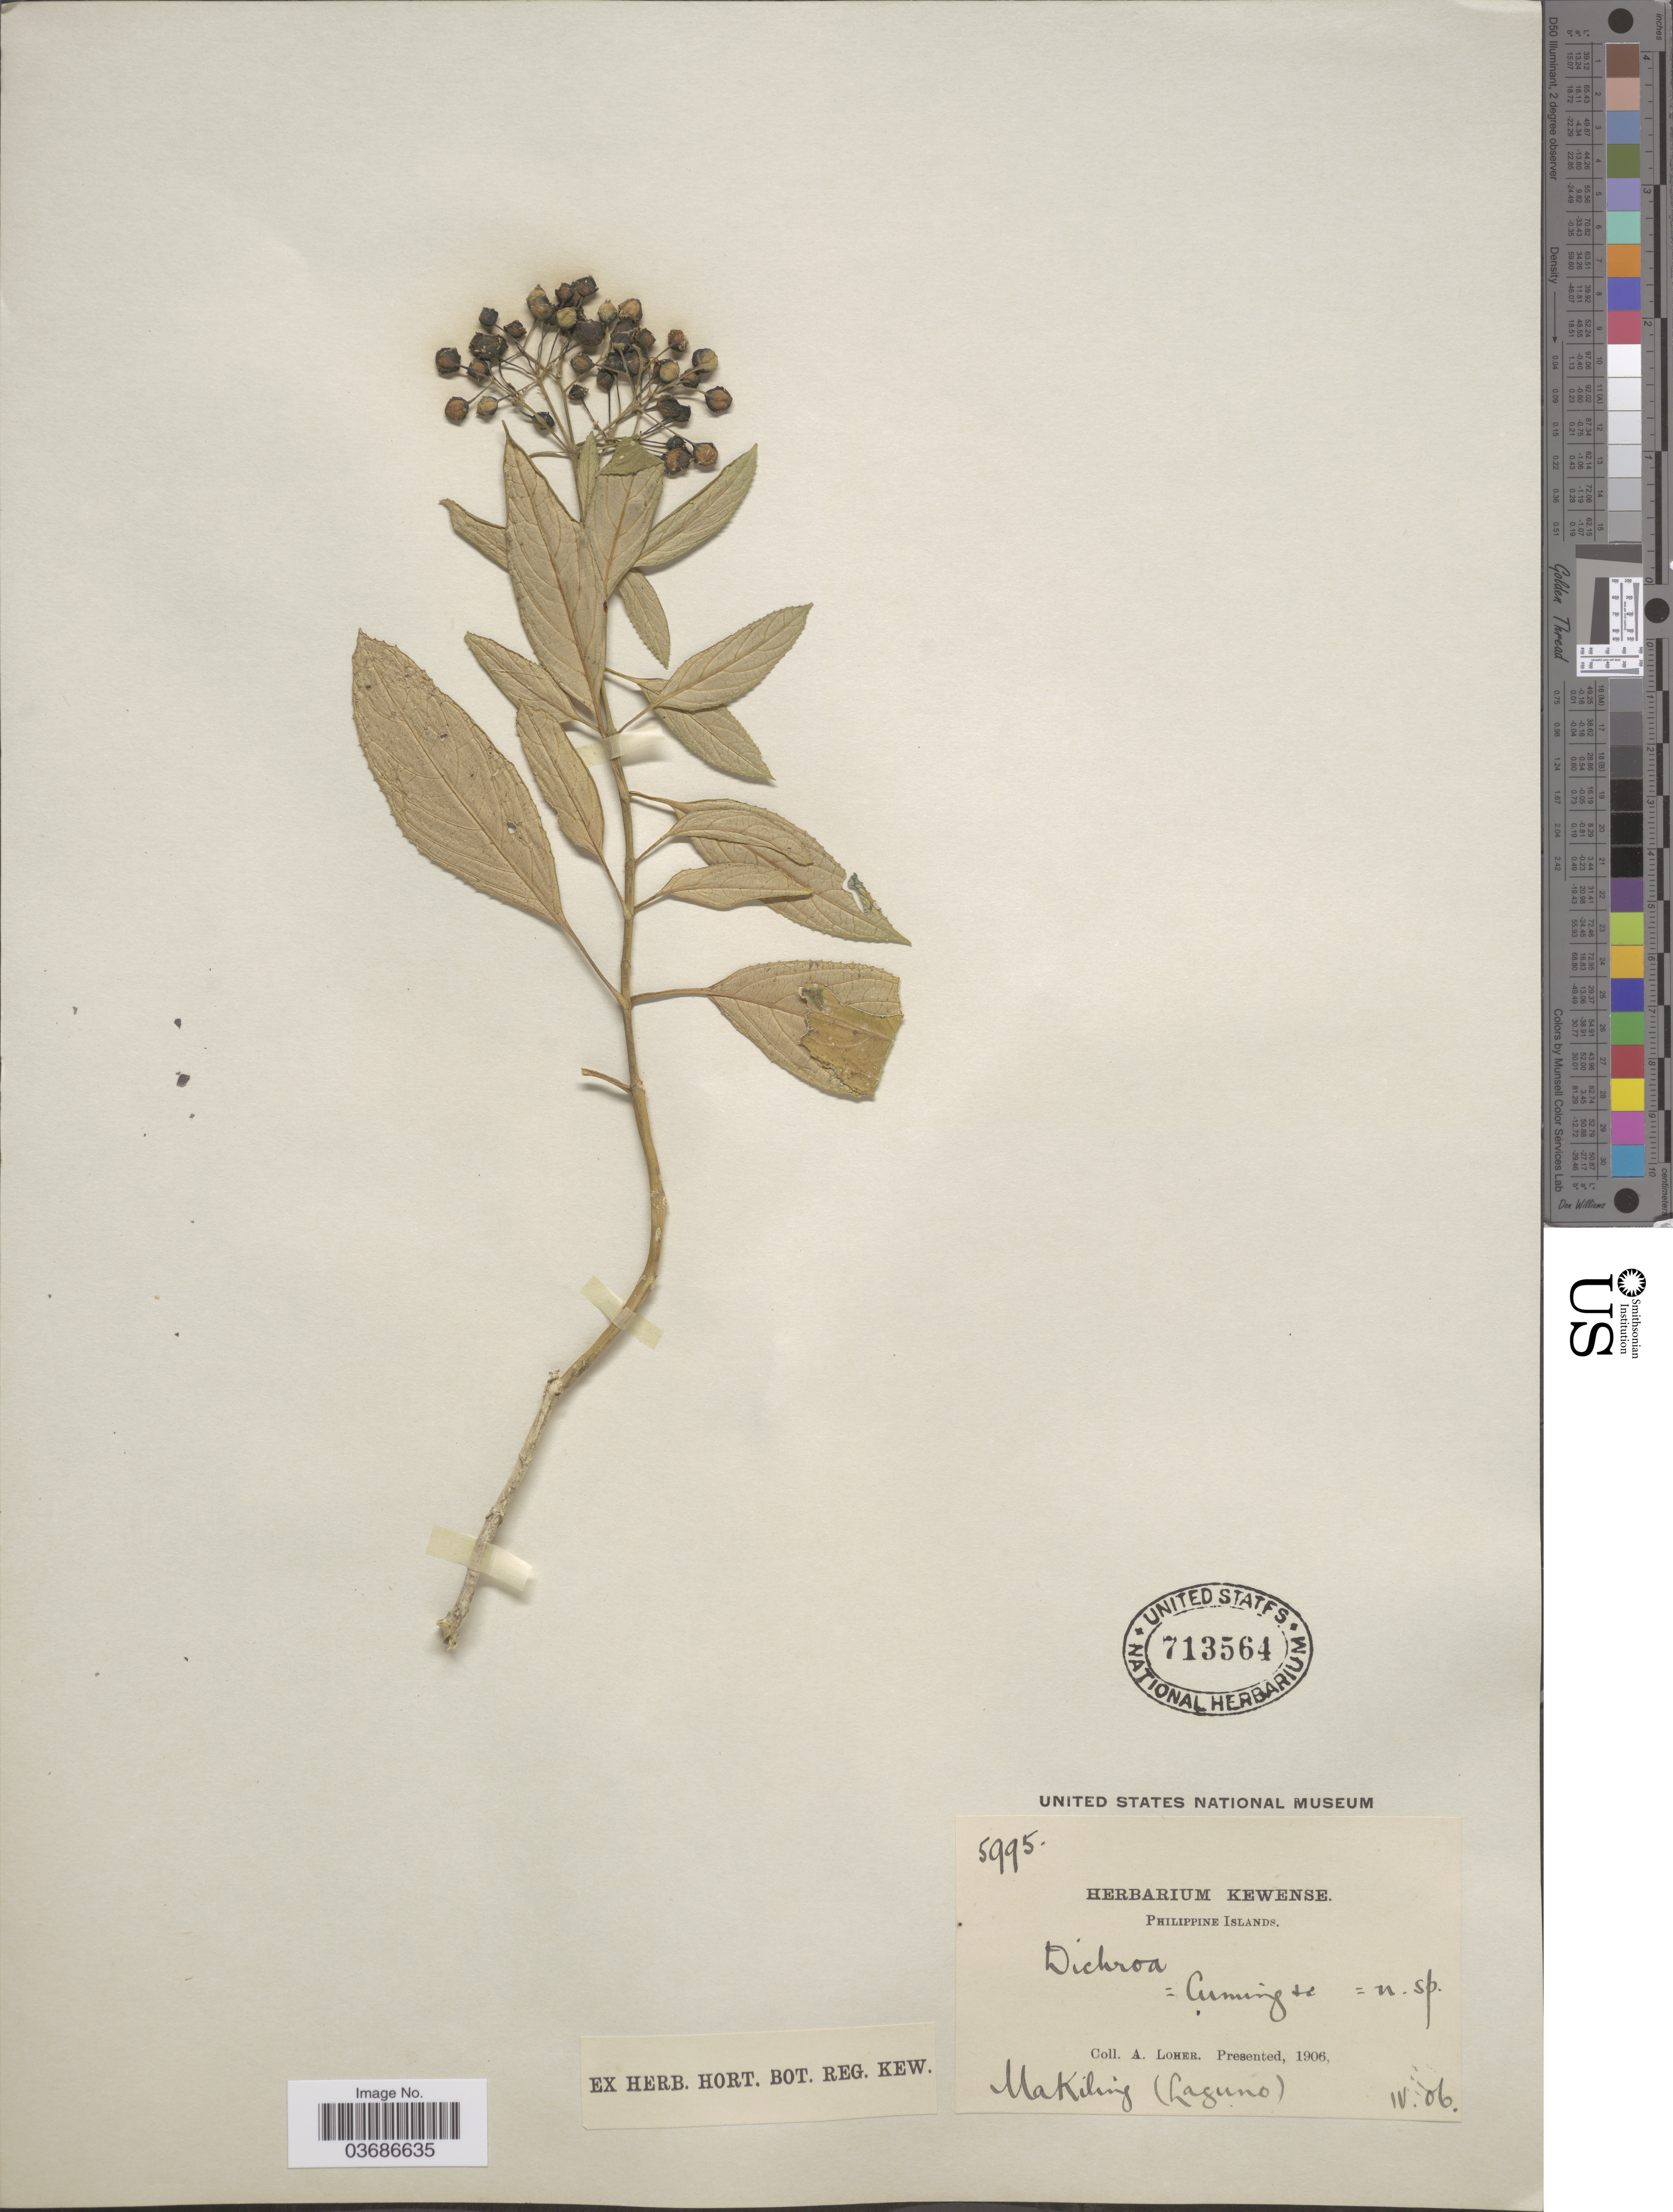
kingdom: Plantae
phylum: Tracheophyta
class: Magnoliopsida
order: Cornales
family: Hydrangeaceae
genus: Hydrangea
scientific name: Hydrangea sp.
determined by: Strong, Mark T., (BOT), Smithsonian Institution - National Museum of Natural History (UNITED STATES)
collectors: A. Loher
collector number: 5996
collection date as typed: Transcribed d/m/y: /4/6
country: Philippines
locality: Philippine Islands. MaKiling (Laguno).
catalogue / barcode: US 713564